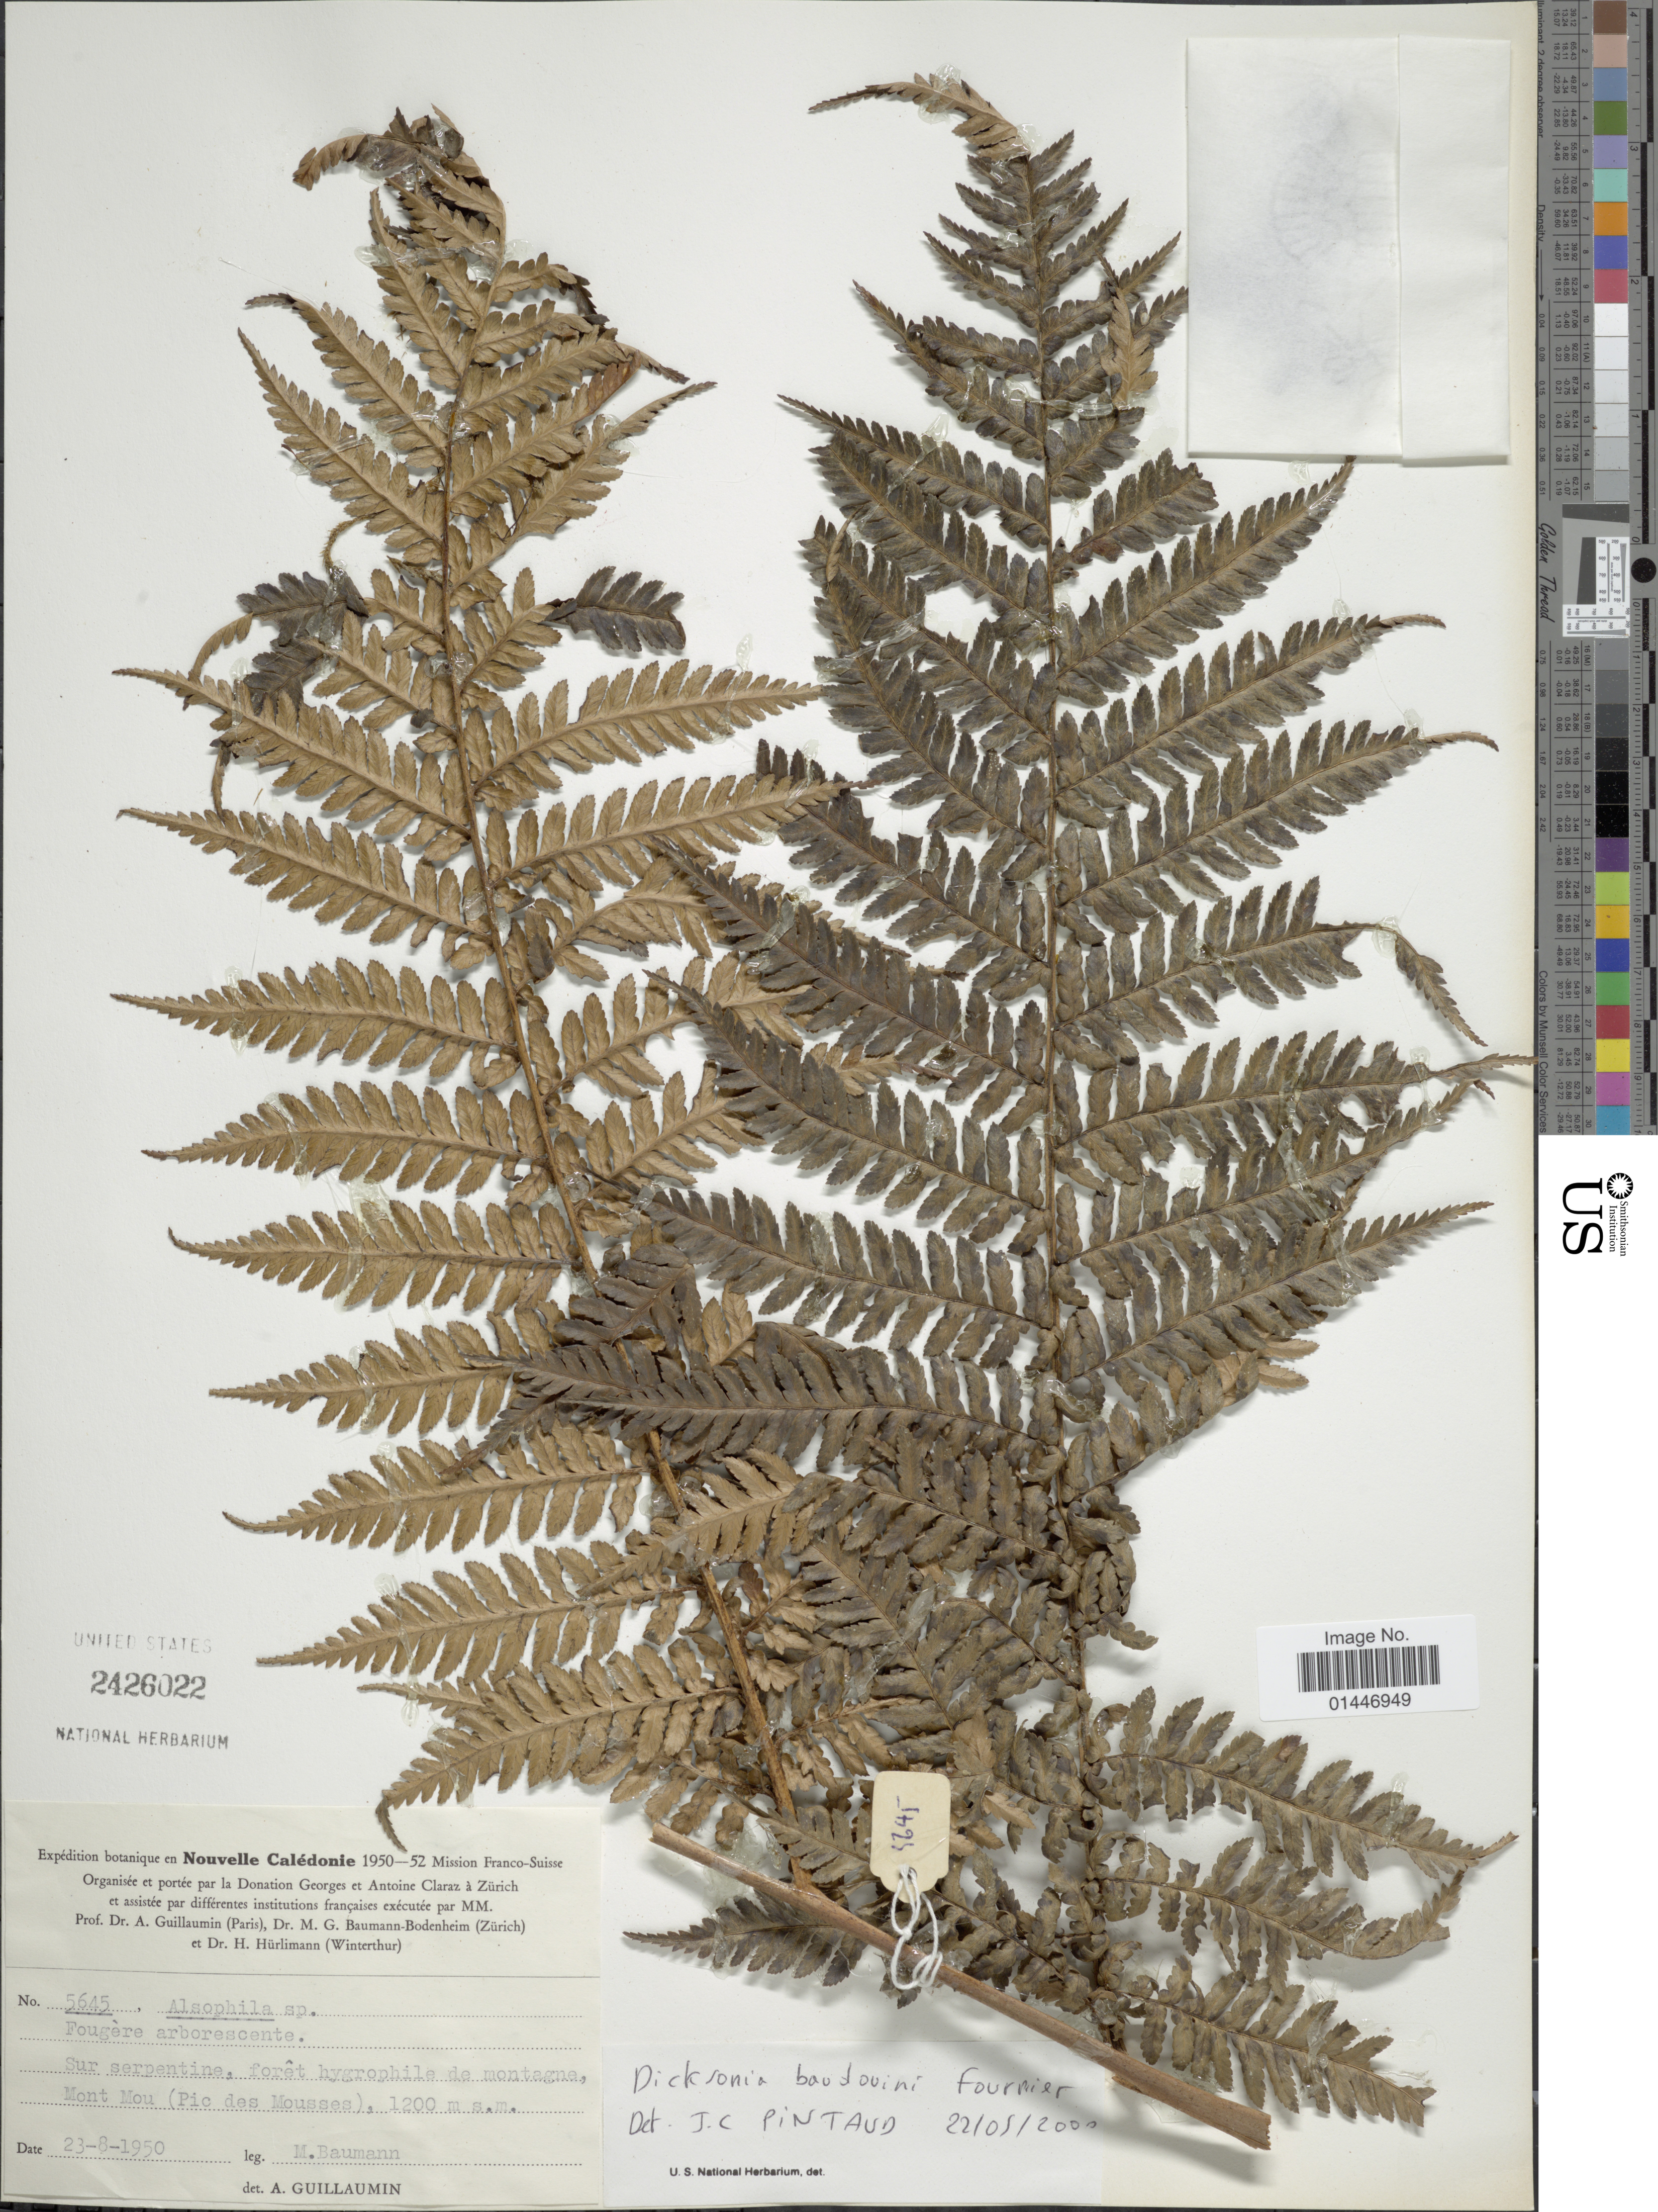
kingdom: Plantae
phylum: Tracheophyta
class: Polypodiopsida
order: Cyatheales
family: Dicksoniaceae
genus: Dicksonia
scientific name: Dicksonia baudouinii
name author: E. Fourn.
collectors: M. Baumann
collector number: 5645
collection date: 1950-08-23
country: New Caledonia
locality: Sur serpentine, foret hygrophile de montagne, Mont Mou ( Pio des Mousses)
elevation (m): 1200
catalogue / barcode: US 2426022